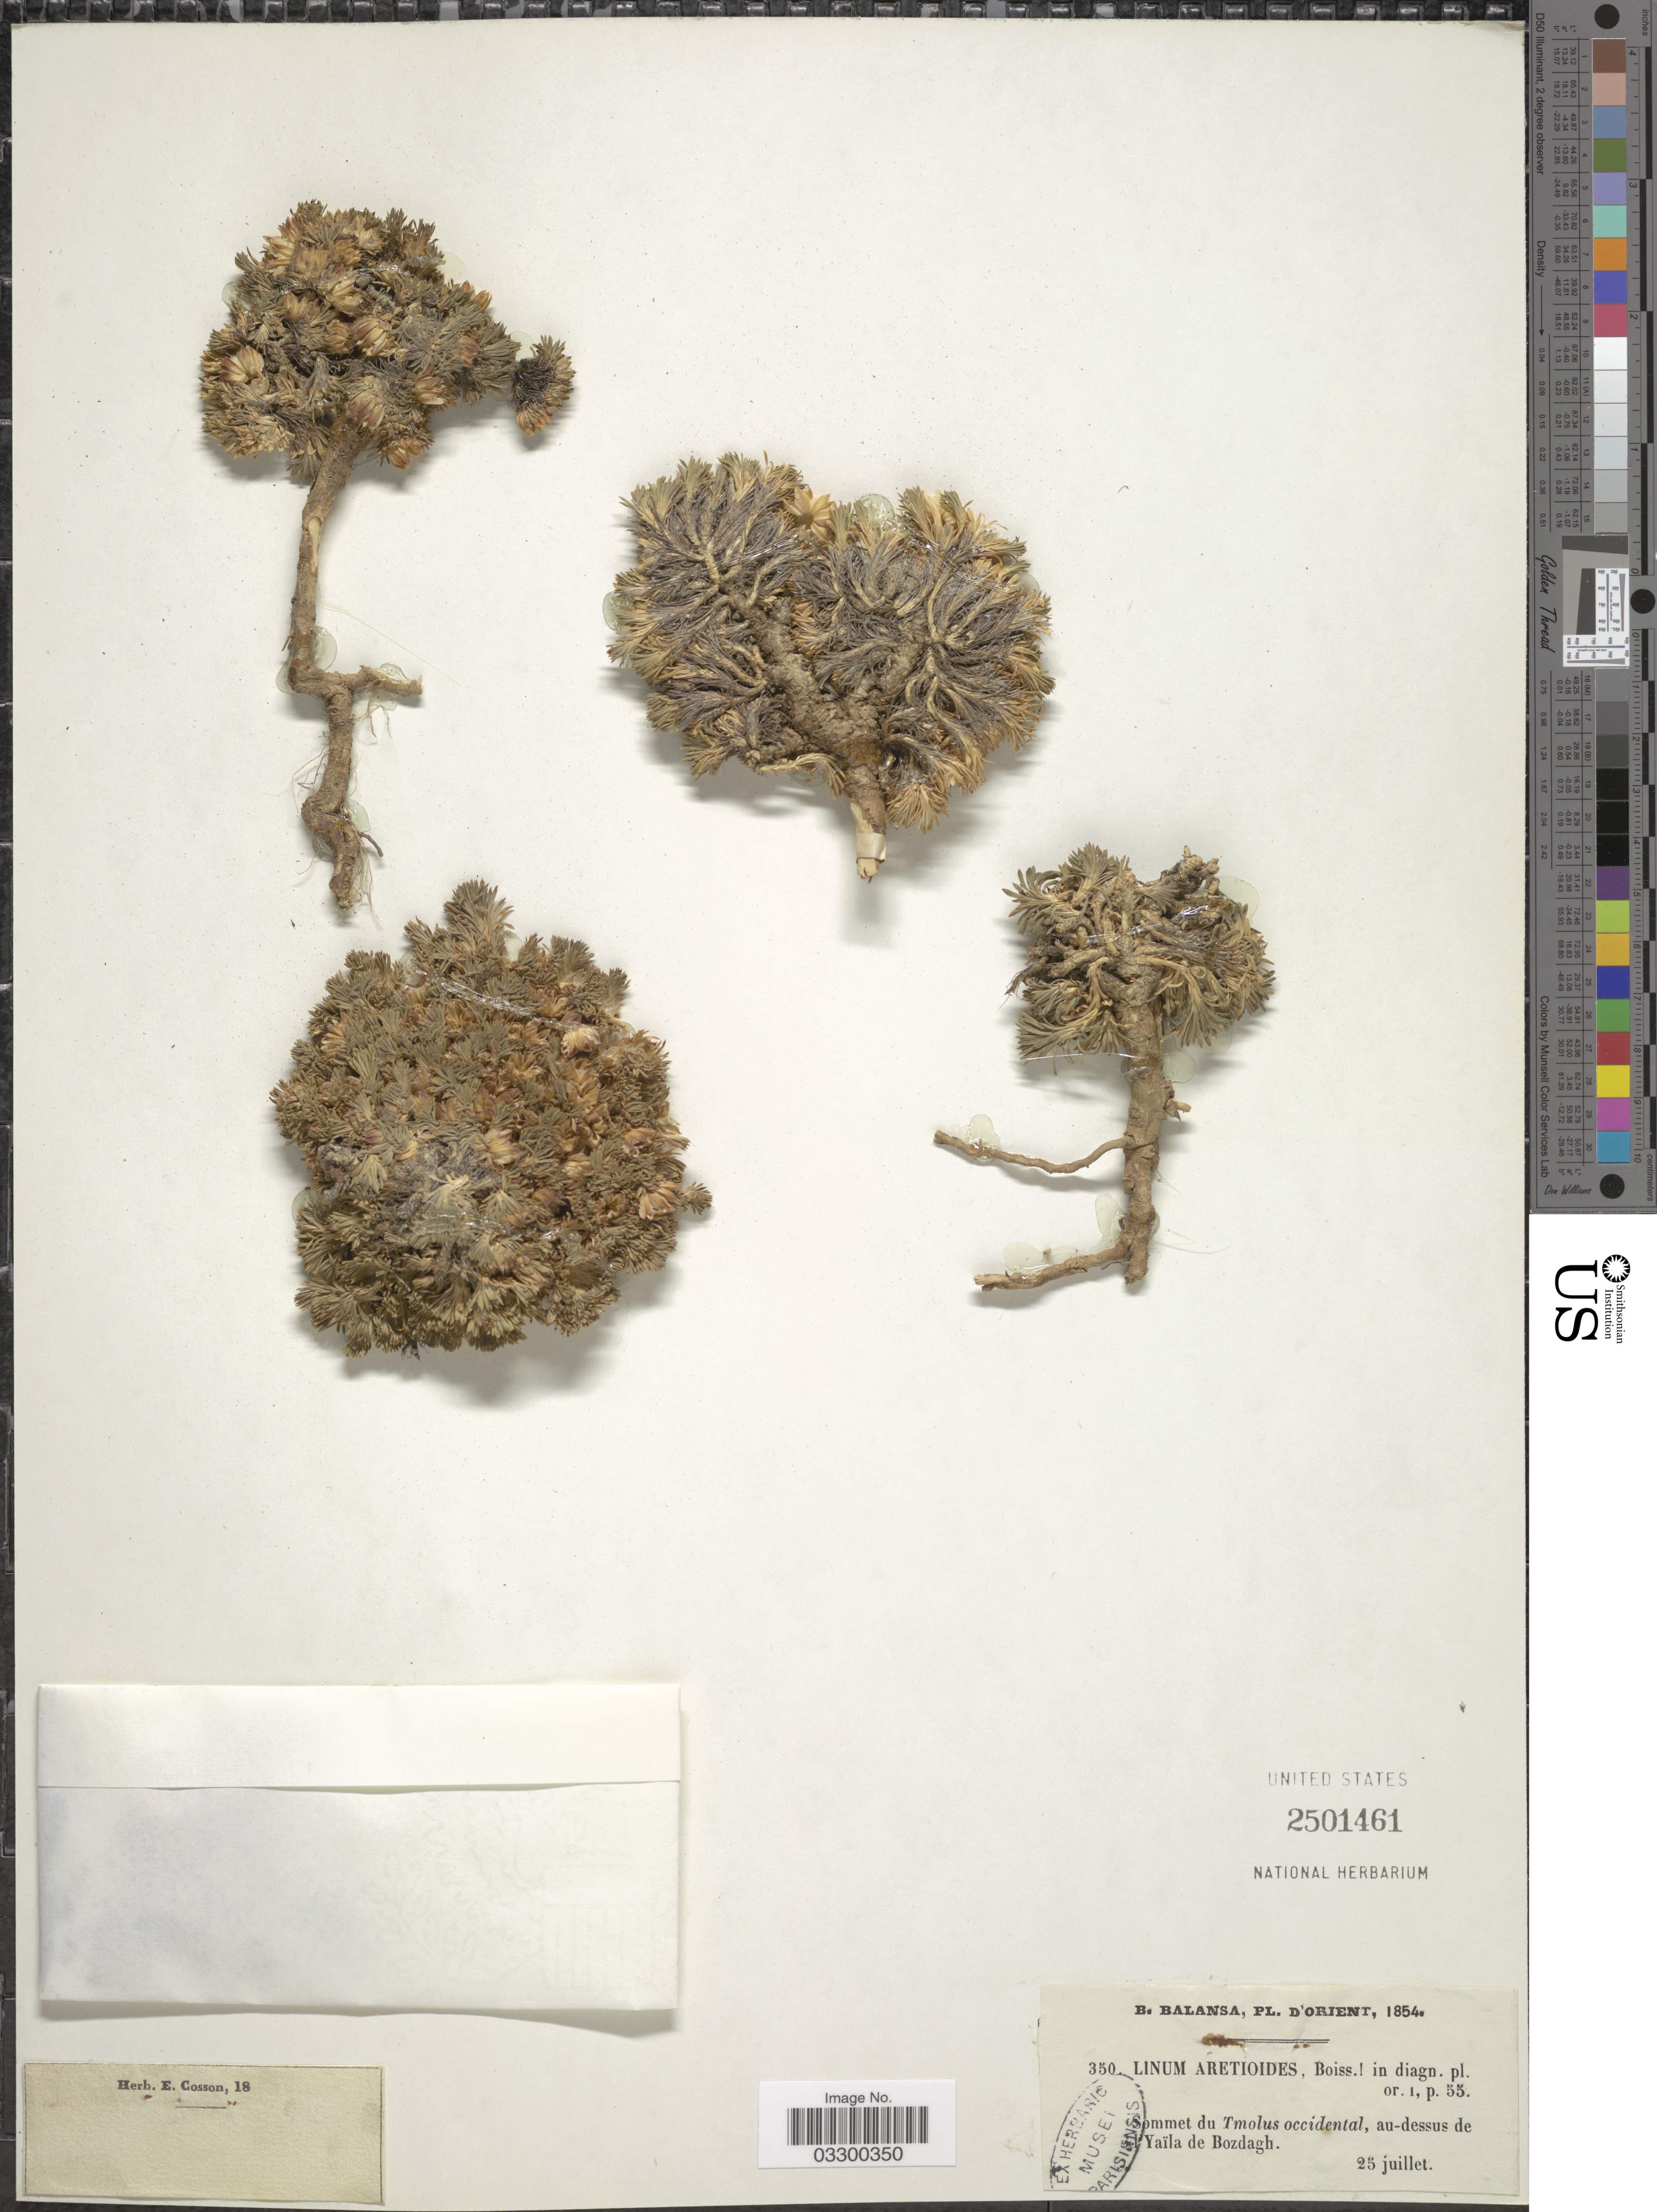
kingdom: Plantae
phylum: Tracheophyta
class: Magnoliopsida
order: Malpighiales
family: Linaceae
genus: Linum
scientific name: Linum aretioides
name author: Boiss.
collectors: B. Balansa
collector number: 350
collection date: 1854-07-25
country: Turkey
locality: D'Orient. Sommet du Tmolus occidental, au-dessus de I Yaïla de Bozdagh.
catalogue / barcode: US 2501461